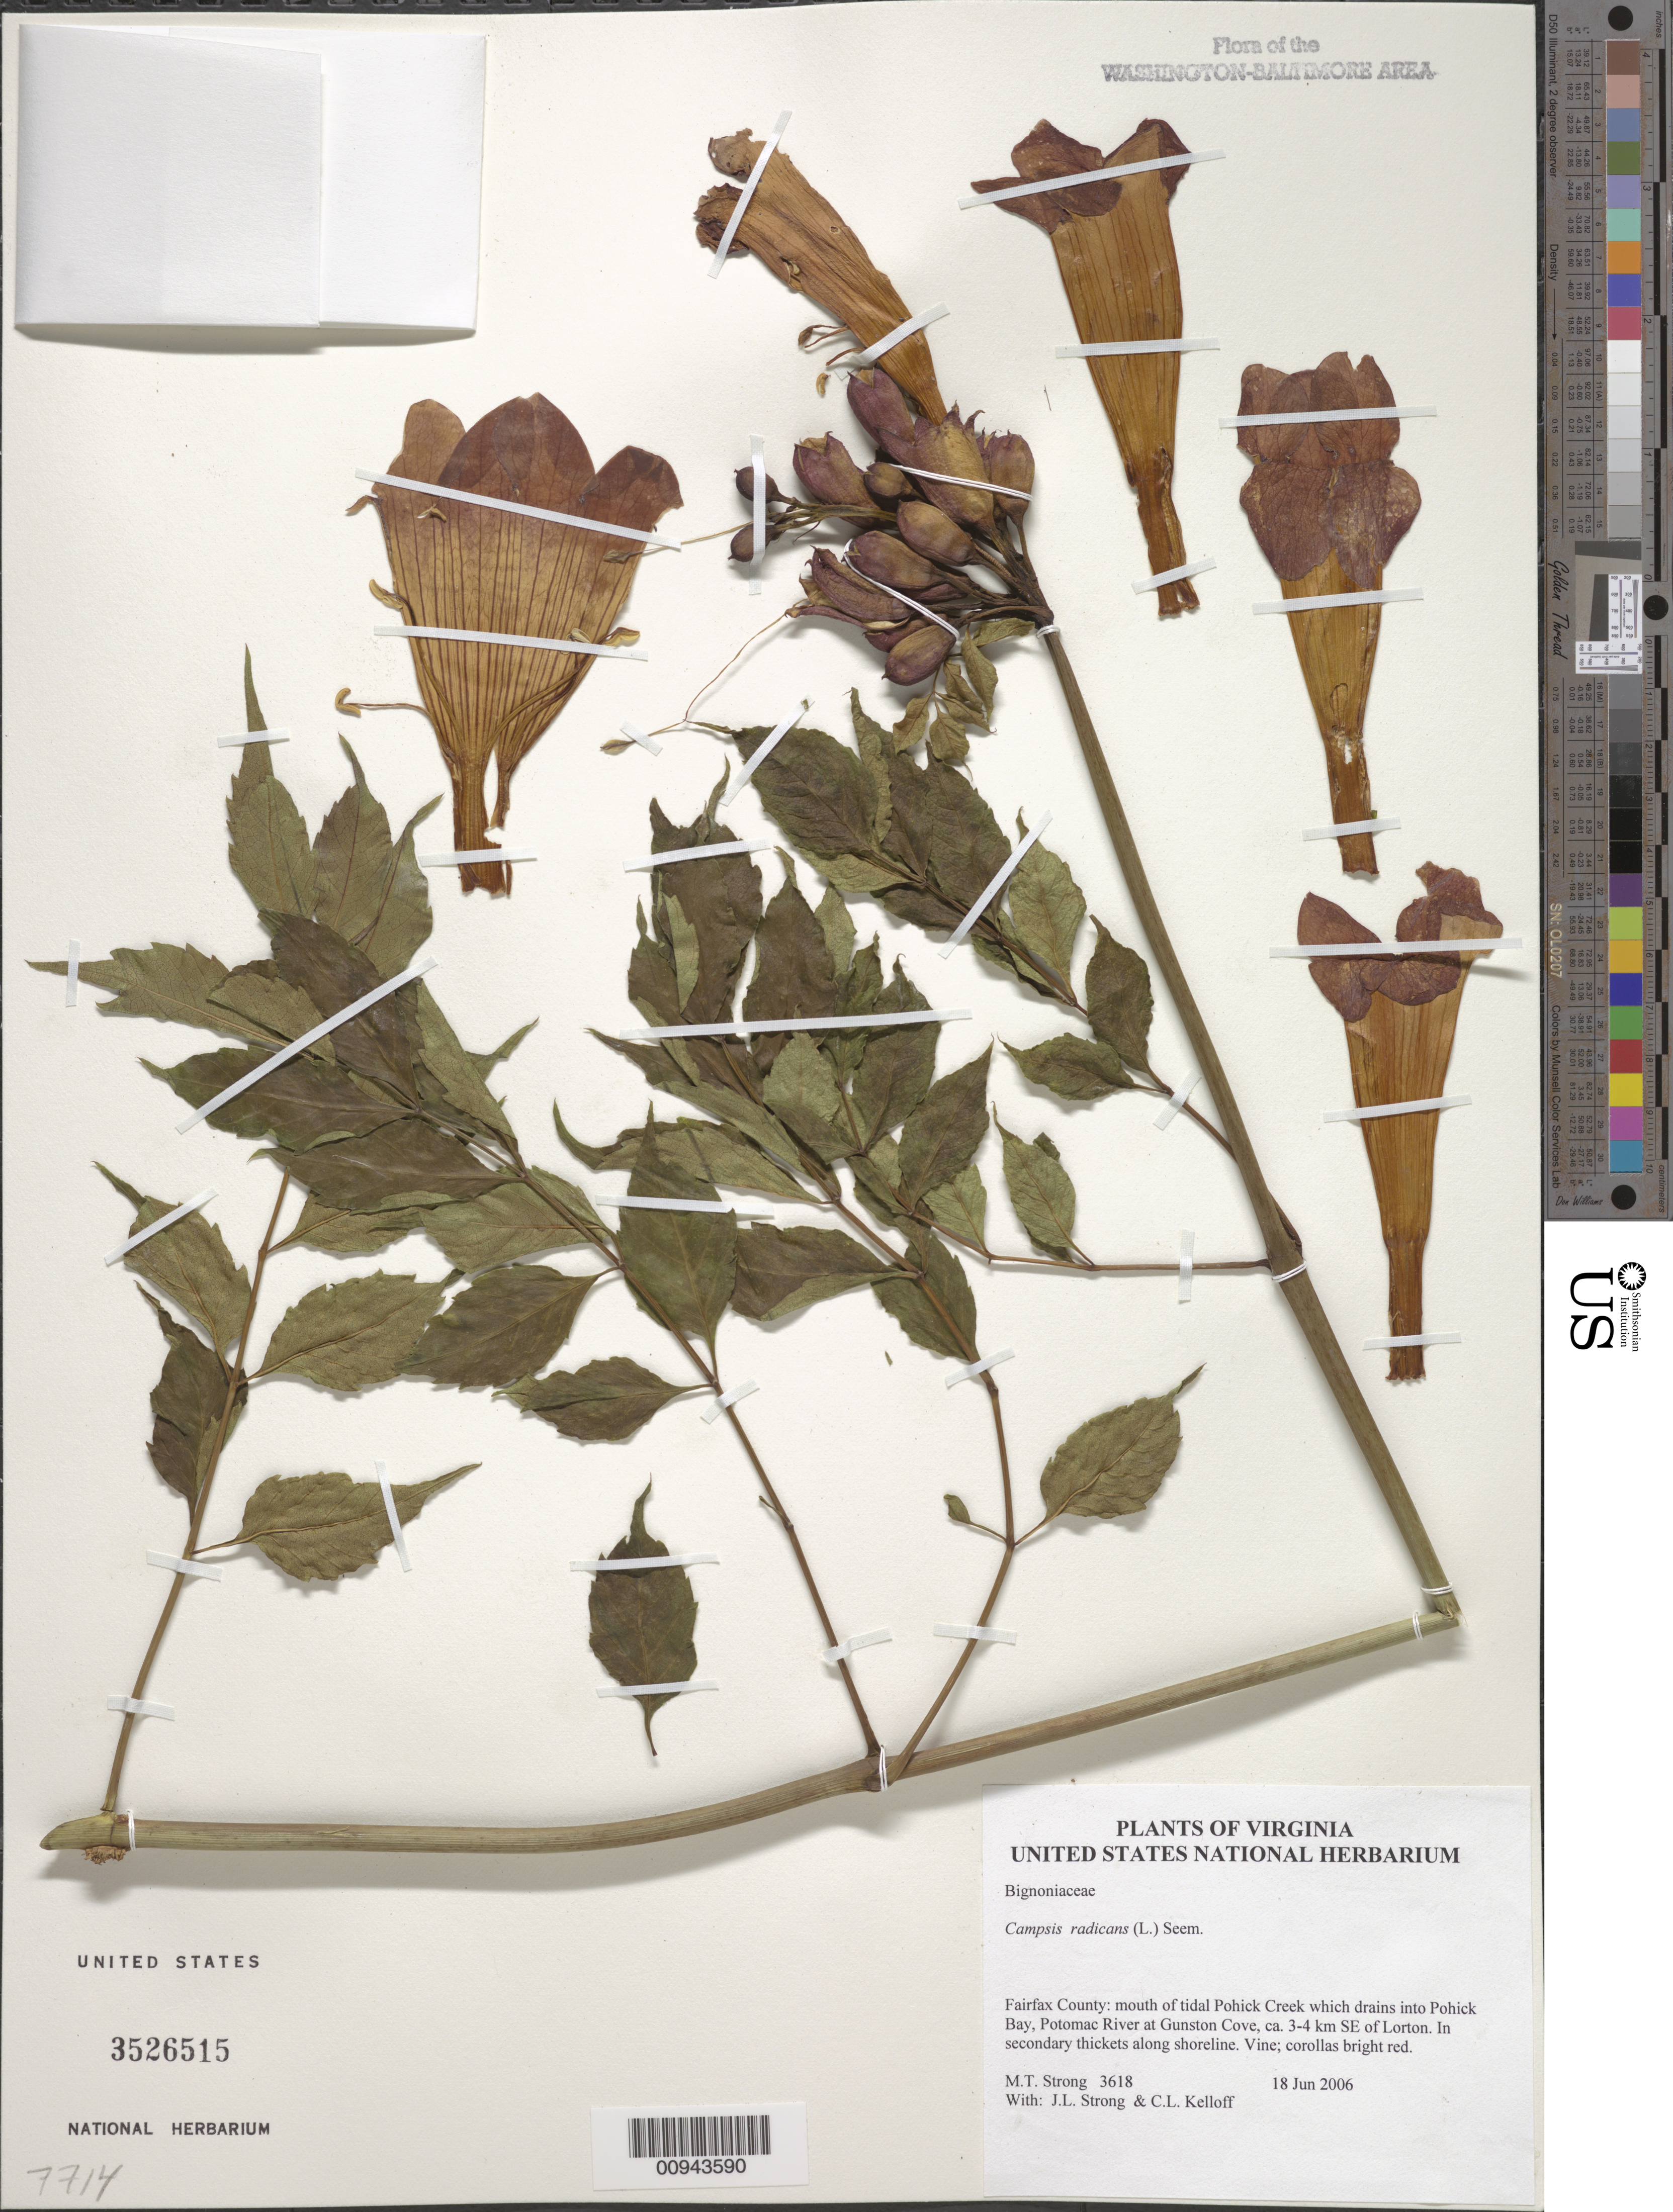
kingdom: Plantae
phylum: Tracheophyta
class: Magnoliopsida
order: Lamiales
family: Bignoniaceae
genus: Campsis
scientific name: Campsis radicans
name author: (L.) Seem.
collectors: M. T. Strong, J. L. Strong & C. L. Kelloff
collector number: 3618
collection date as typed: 18 Jun 2006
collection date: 2006-06-18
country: United States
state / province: Virginia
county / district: Fairfax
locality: mouth of tidal Pohick Creek, which drains in to Pohick Bay, Potomac River at Gunston Cove, ca. 3-4 km SE of Lorton.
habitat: In secondary thickets along shoreline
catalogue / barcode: US 3526515